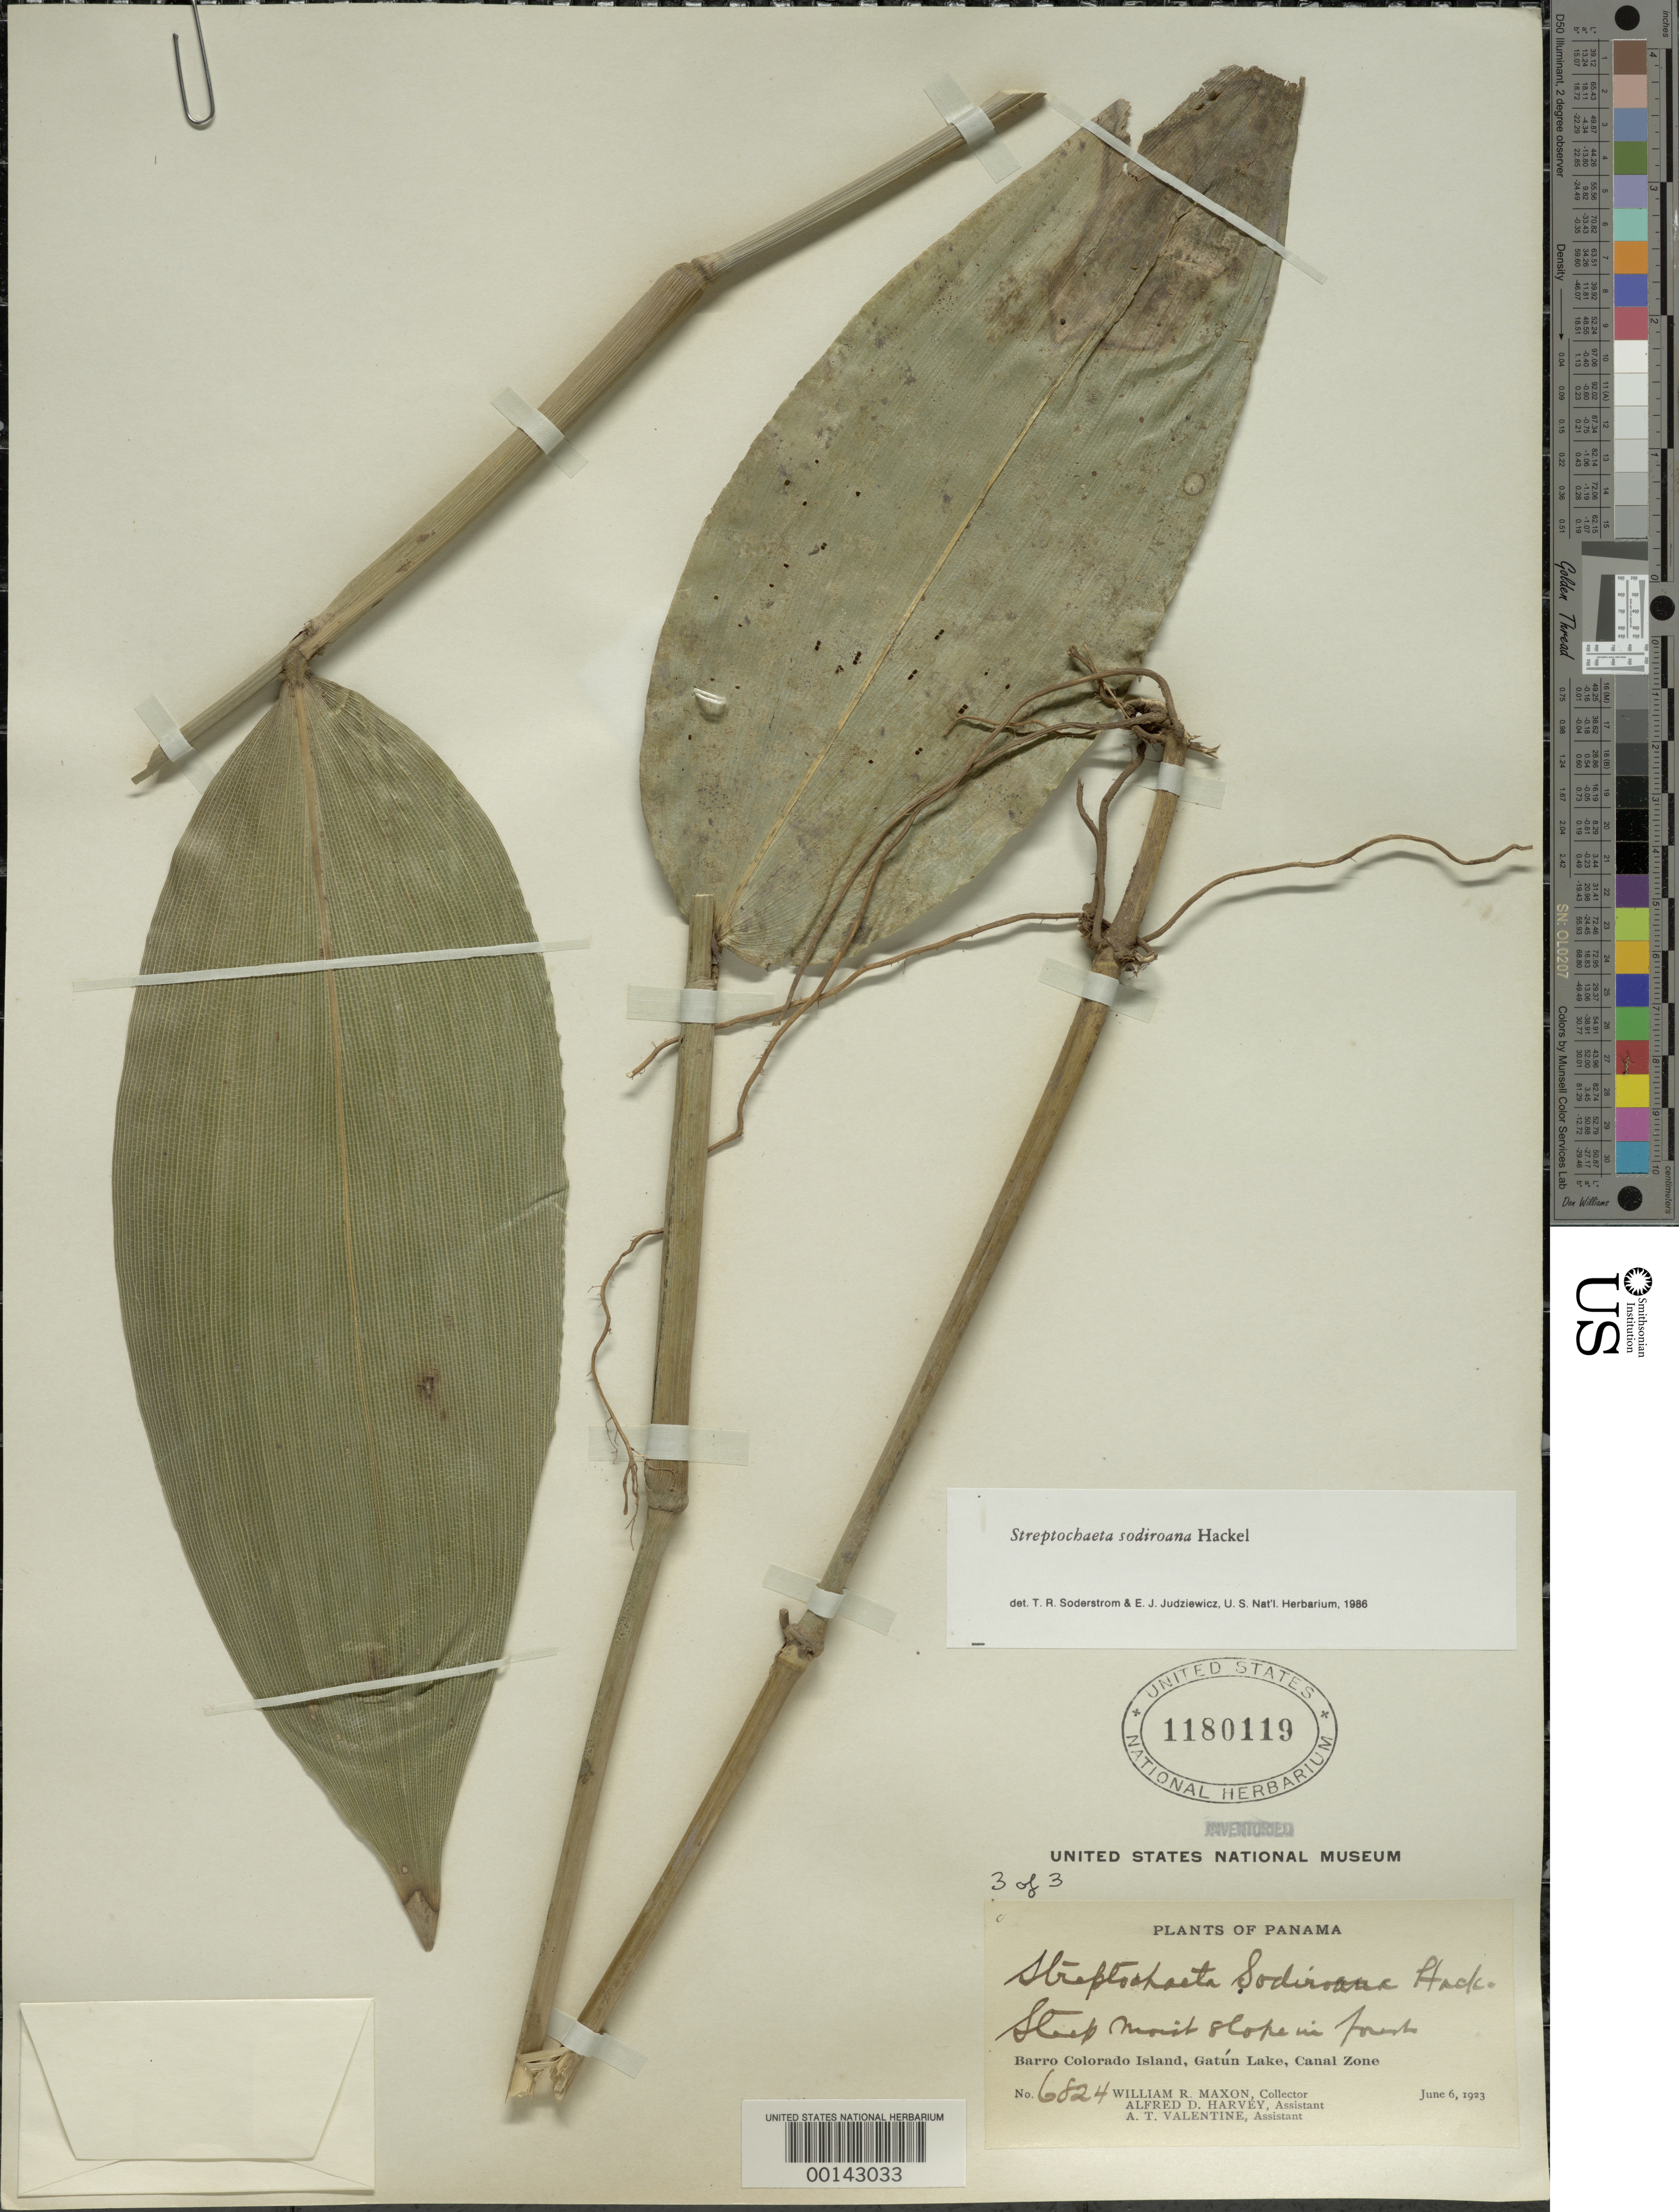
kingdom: Plantae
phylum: Tracheophyta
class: Liliopsida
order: Poales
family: Poaceae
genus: Streptochaeta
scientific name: Streptochaeta sodiroana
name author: Hack.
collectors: W. R. Maxon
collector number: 6824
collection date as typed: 06 Jun 1923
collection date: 1923-06-06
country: Panama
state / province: Panamá Oeste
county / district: Canal Zone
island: Barro Colorado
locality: Gatun Lake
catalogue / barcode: US 1180119